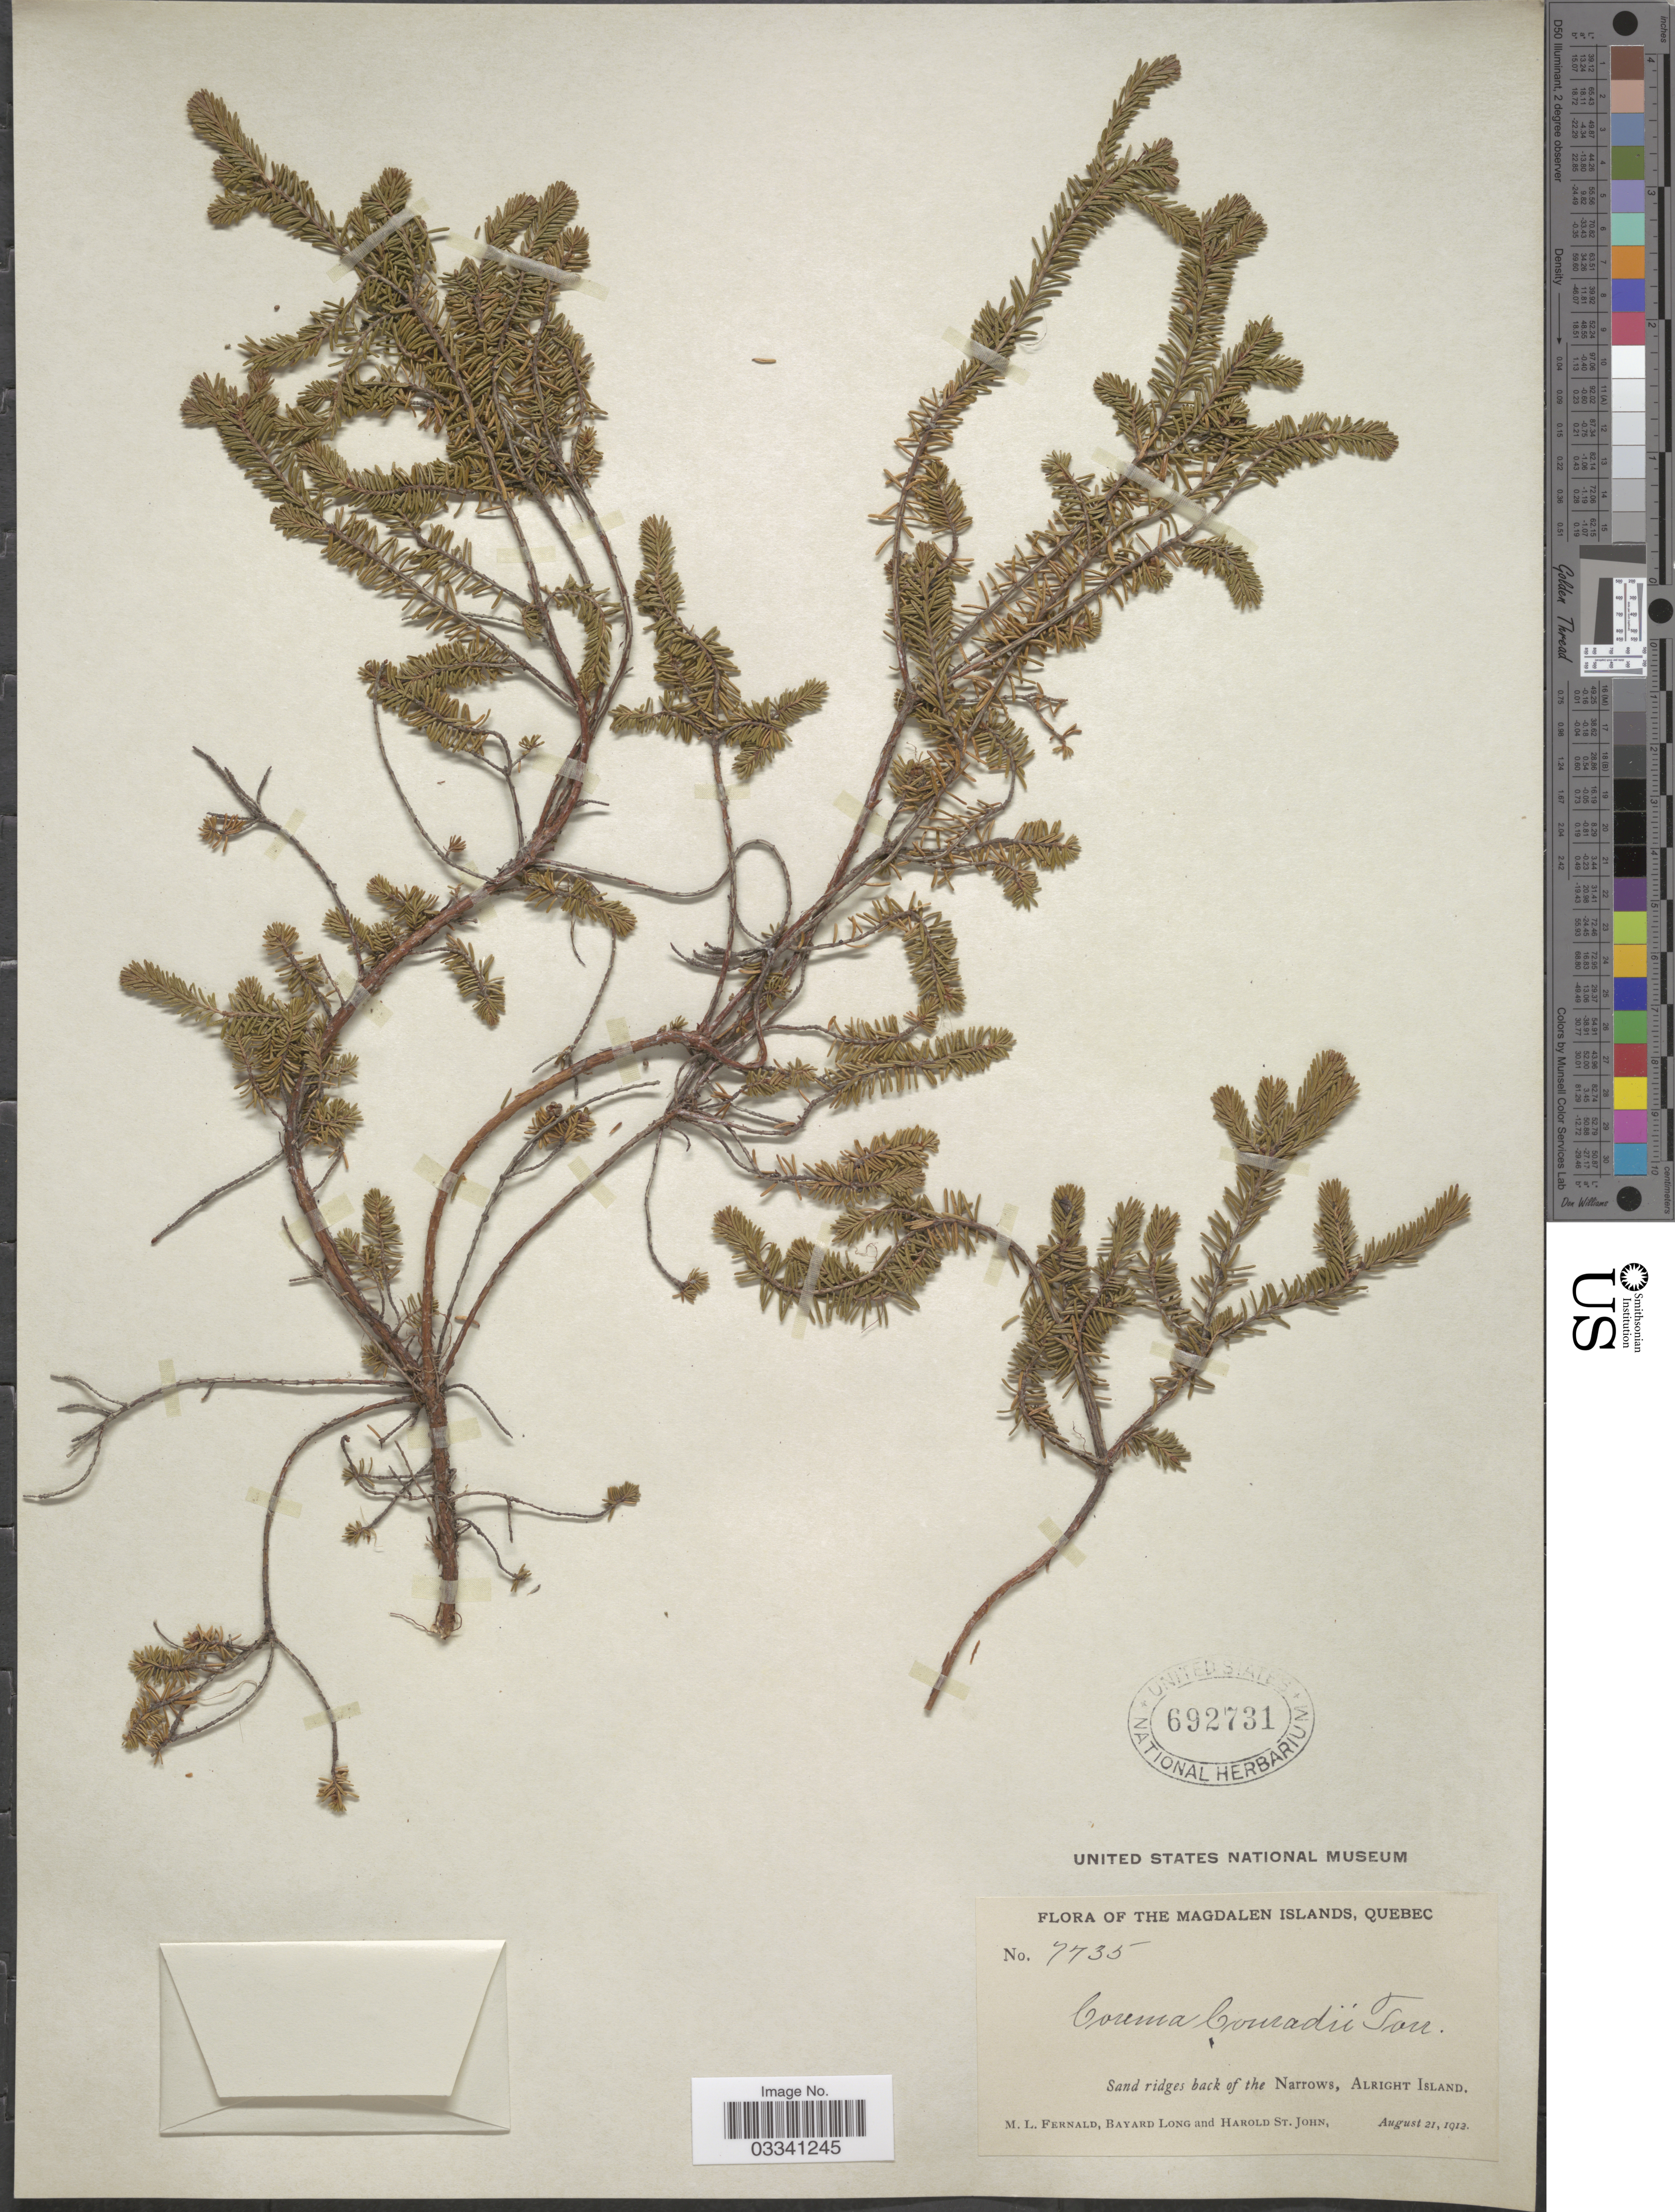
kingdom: Plantae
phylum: Tracheophyta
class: Magnoliopsida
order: Ericales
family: Ericaceae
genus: Corema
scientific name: Corema conradii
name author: Torr.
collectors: M. L. Fernald, B. Long & H. St. John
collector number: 7735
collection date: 1912-08-21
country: Canada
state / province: Quebec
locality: Magdalen Islands. Sand ridges back of the Narrows, Alright Island.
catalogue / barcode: US 692731